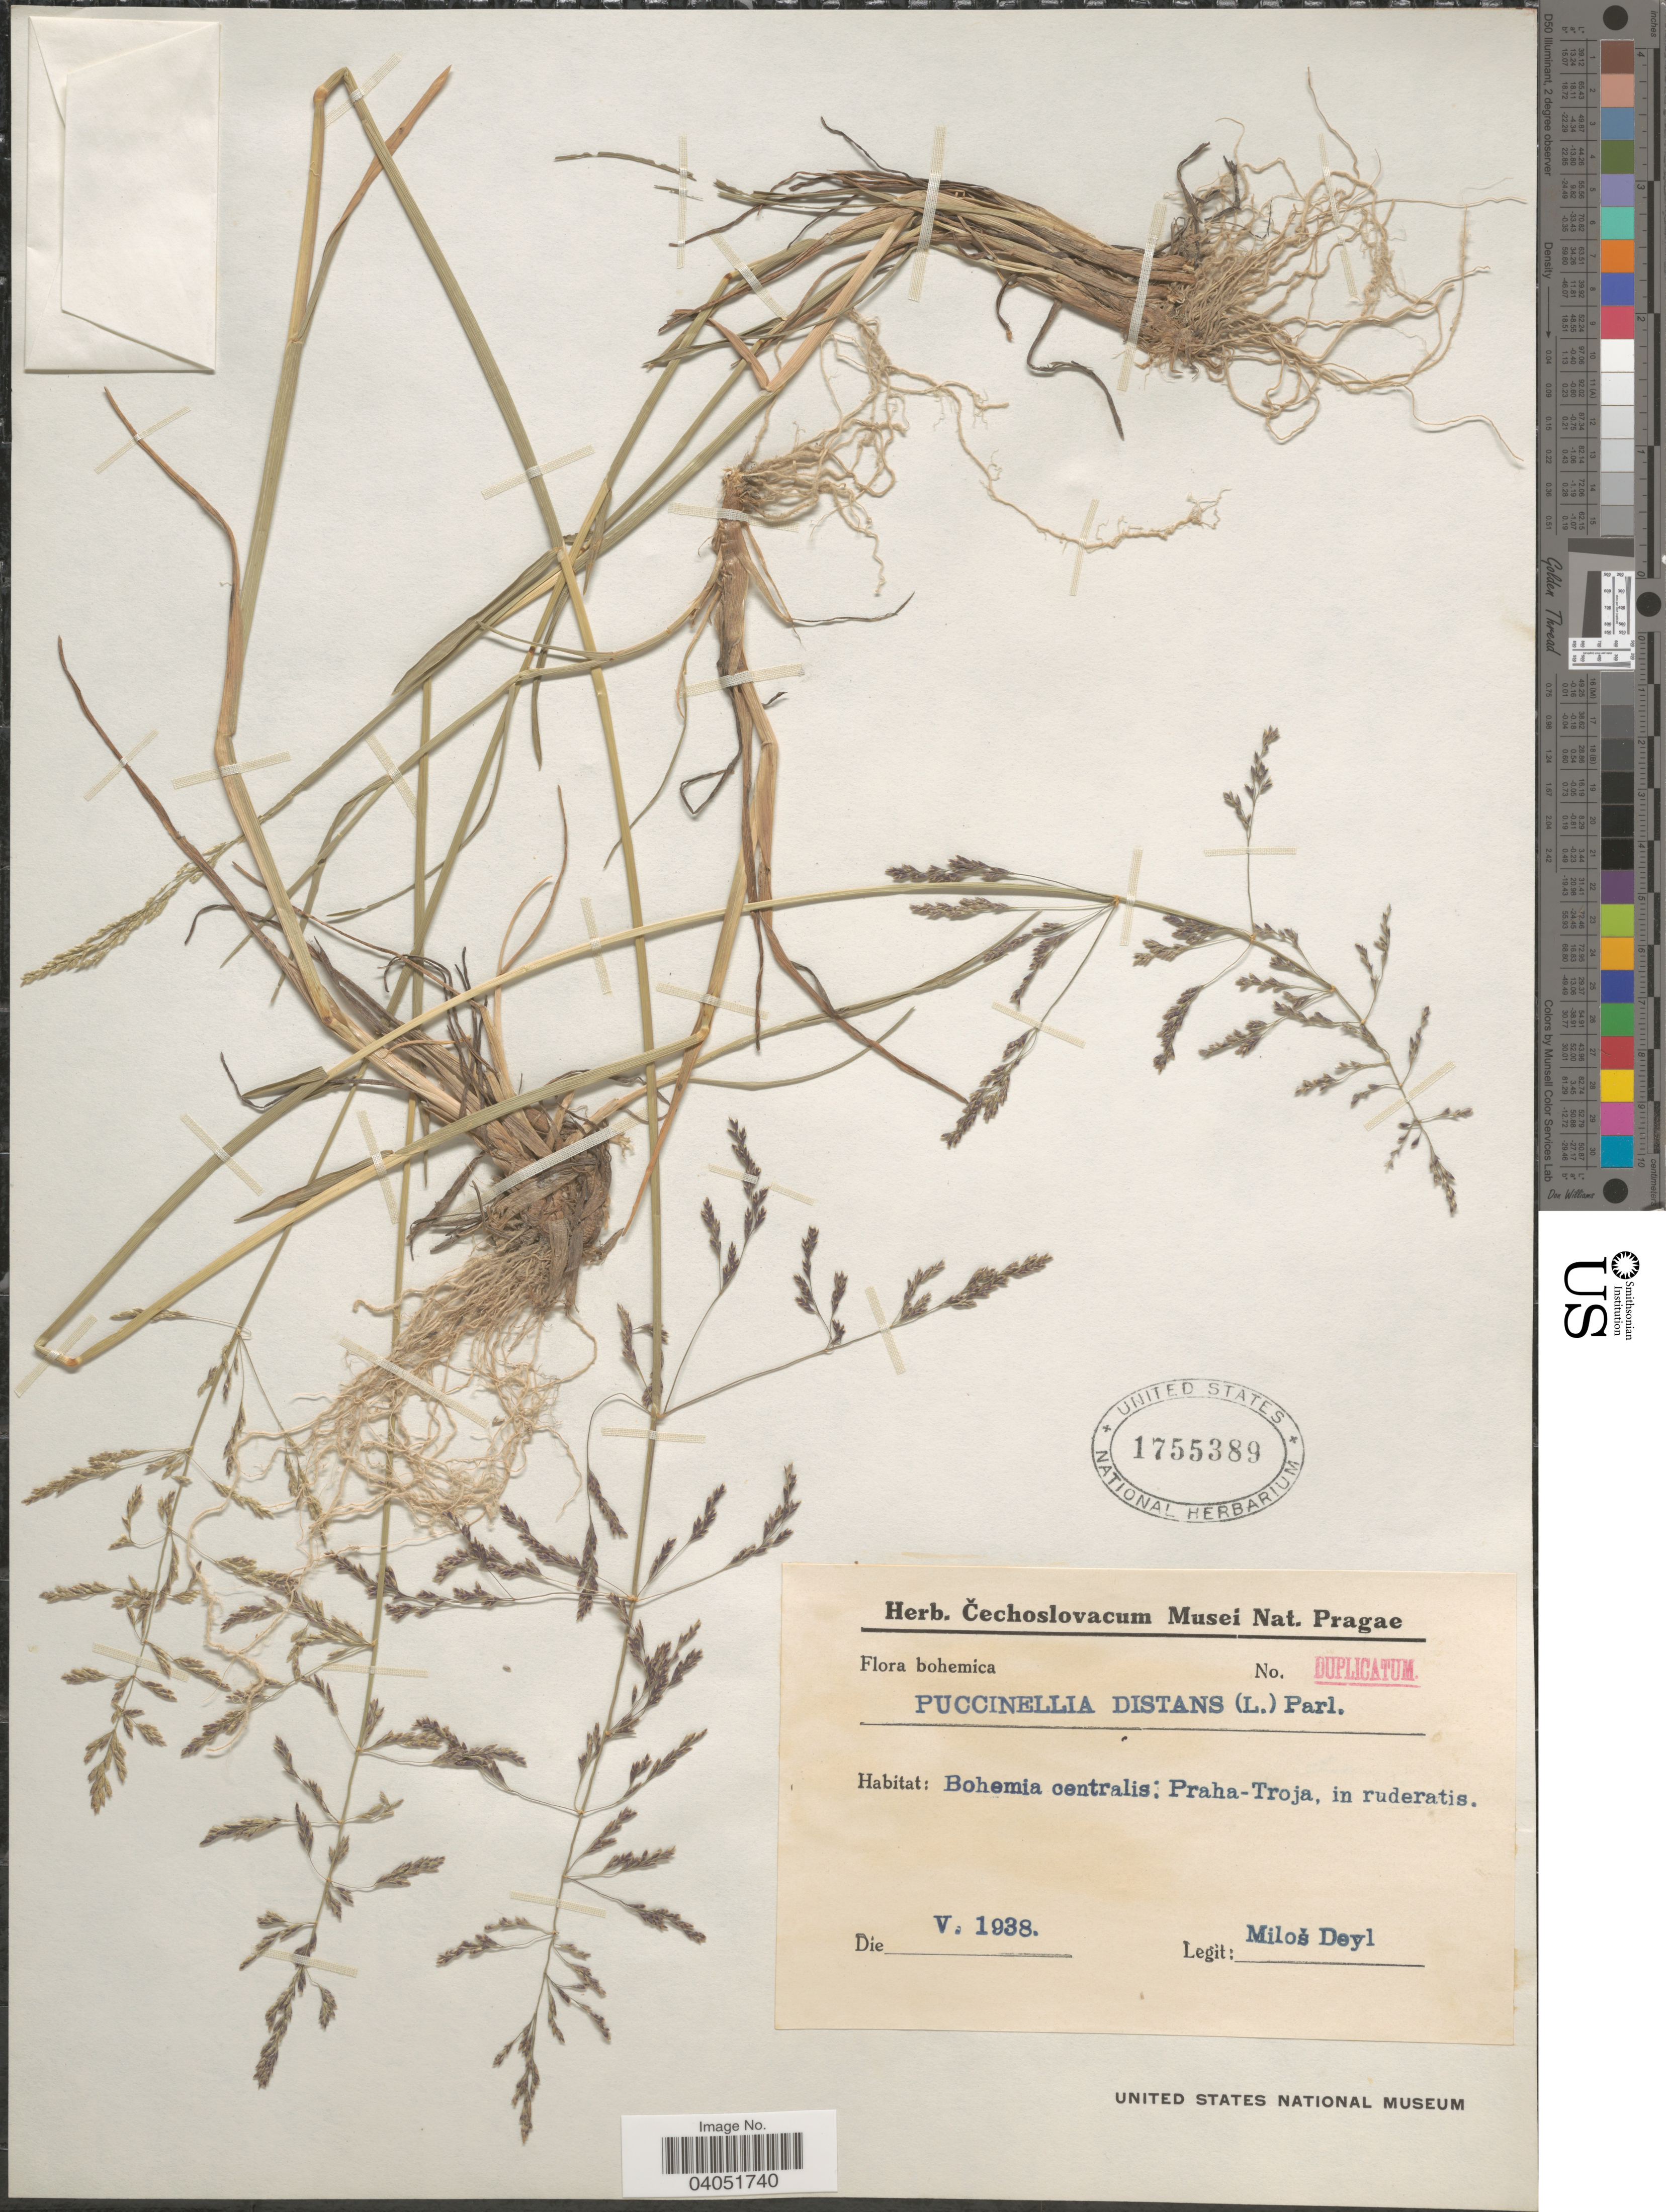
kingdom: Plantae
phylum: Tracheophyta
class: Liliopsida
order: Poales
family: Poaceae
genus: Puccinellia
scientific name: Puccinellia distans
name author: (Jacq.) Parl.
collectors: M. Deyl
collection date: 1938-05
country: Czechia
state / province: Central Bohemian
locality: Bohemica. Bohemia centralis: Praha-Troja, in ruderatis.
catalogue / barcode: US 1755389